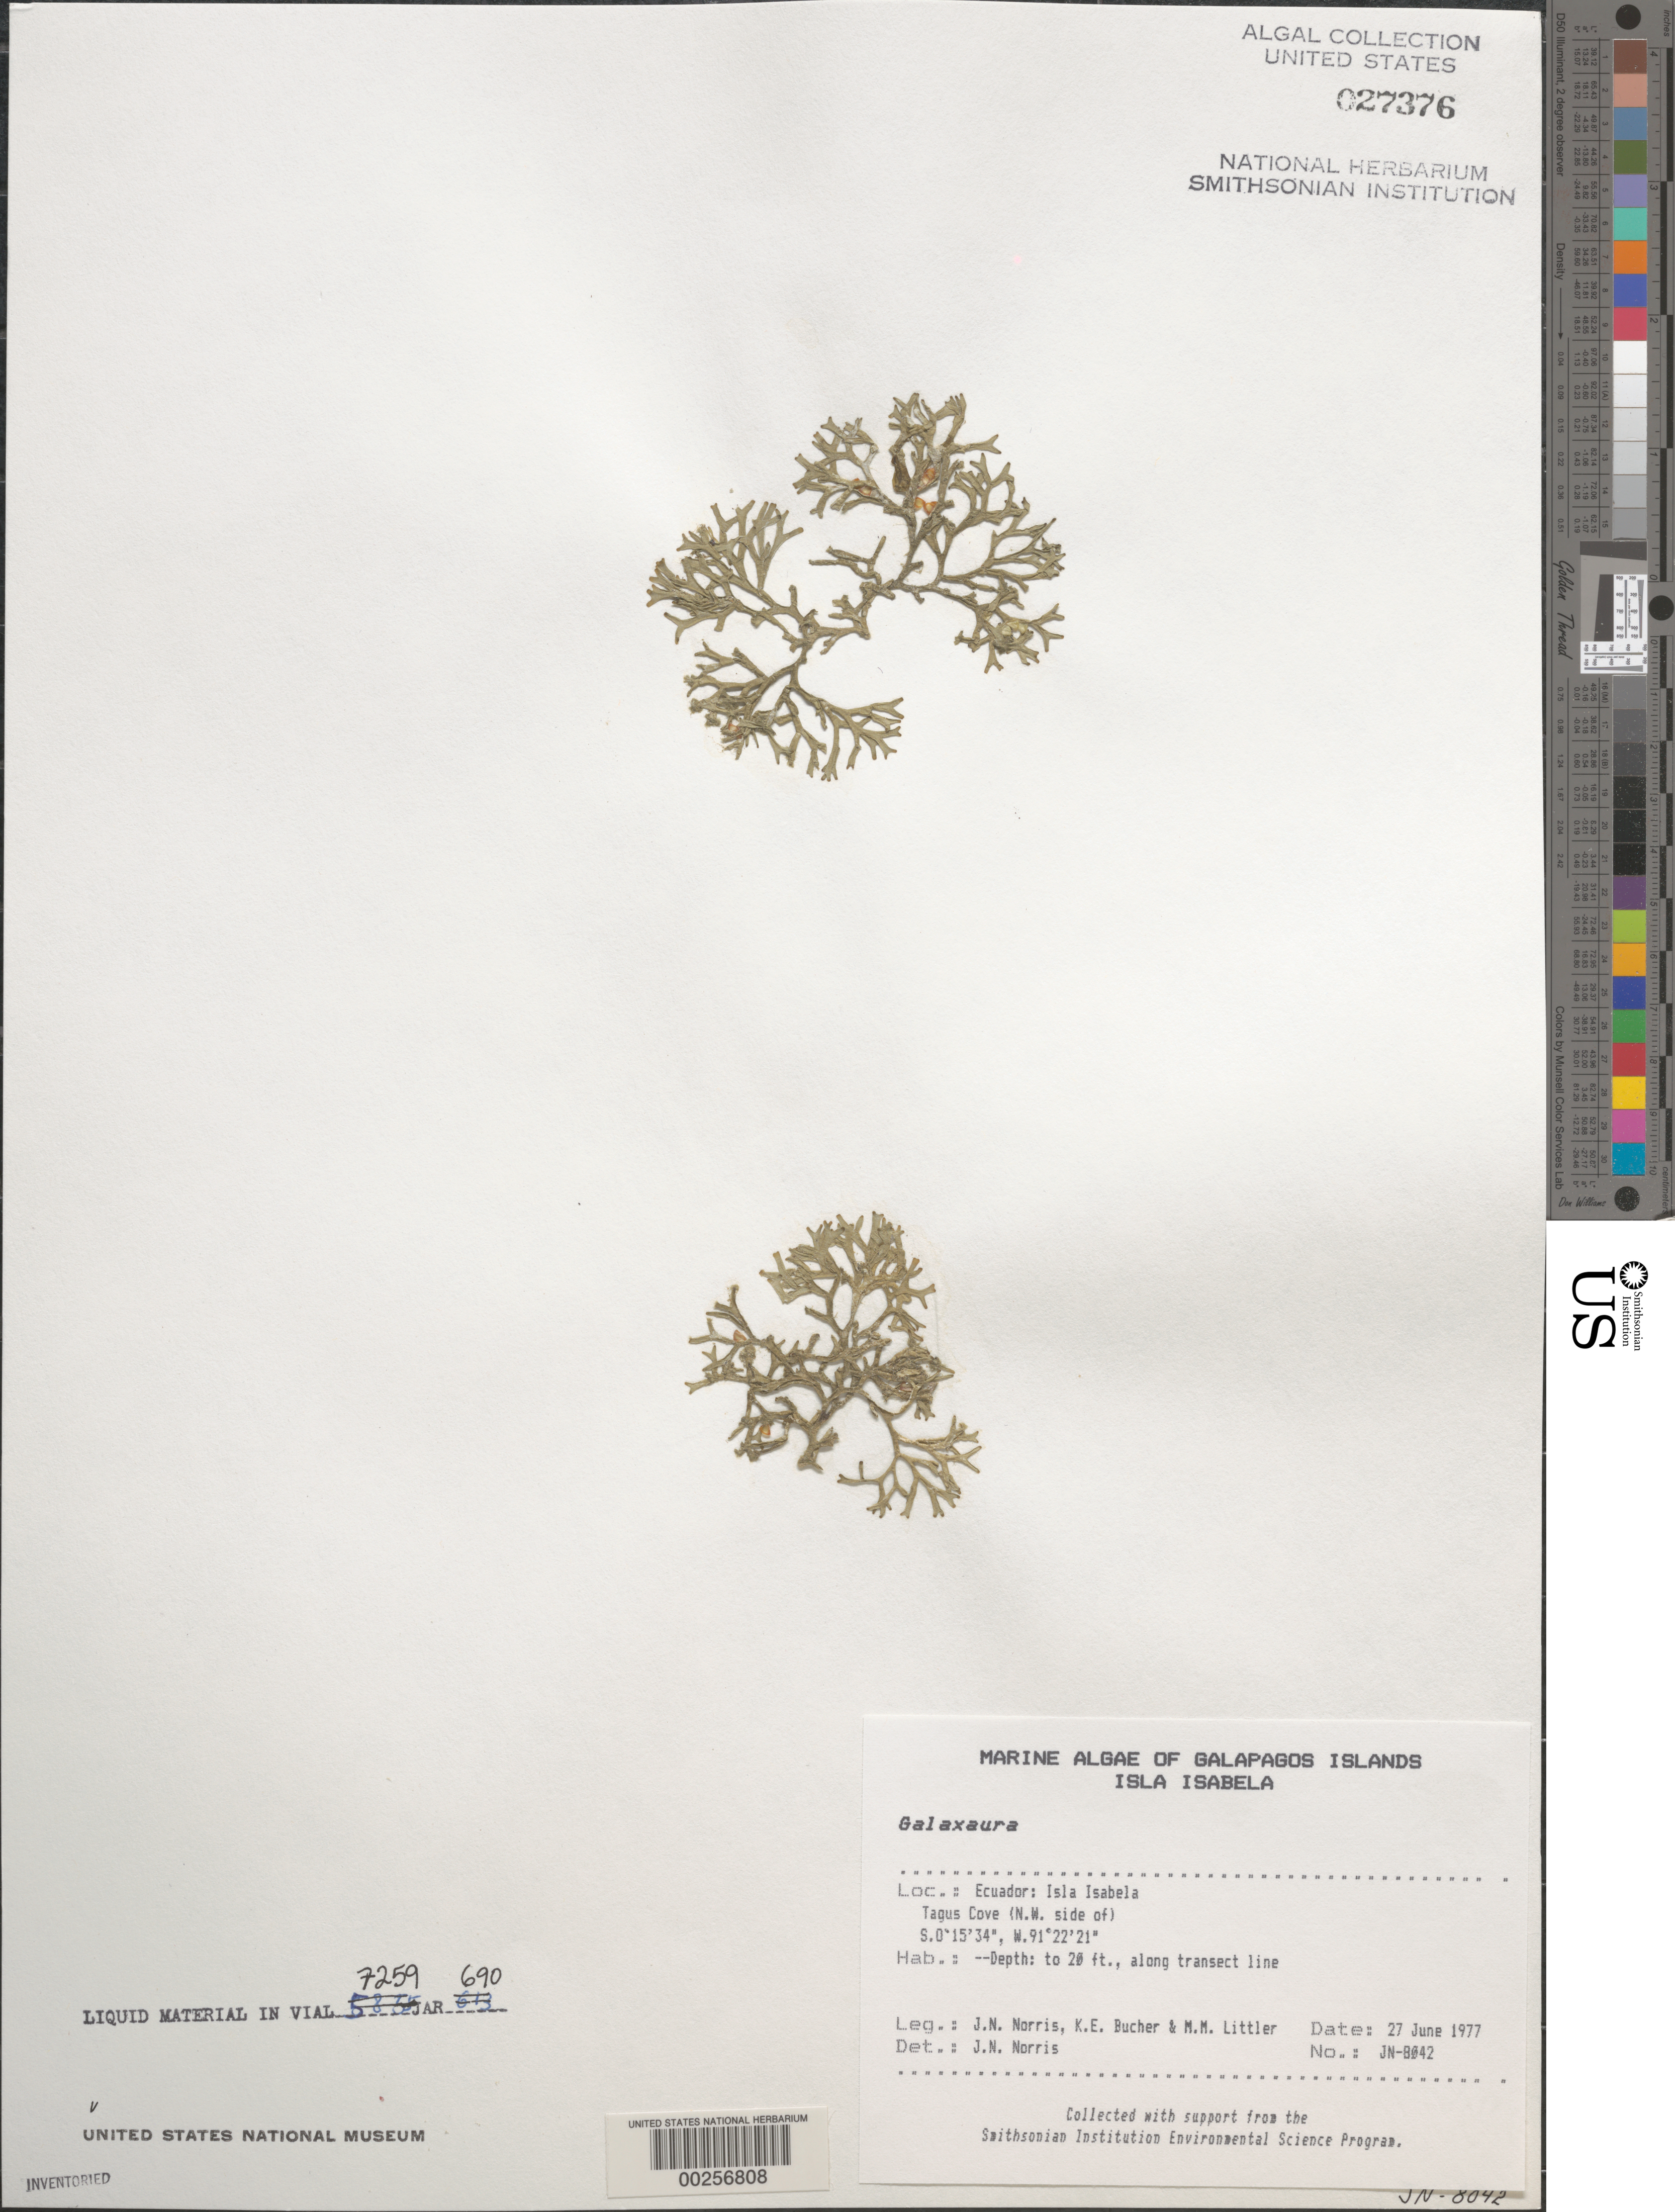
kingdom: Plantae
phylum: Rhodophyta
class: Florideophyceae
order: Nemaliales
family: Galaxauraceae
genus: Galaxaura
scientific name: Galaxaura sp.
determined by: Norris, James N.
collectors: J. N. Norris, K. E. Bucher & M. M. Littler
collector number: JN-8042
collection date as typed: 27 Jun 1977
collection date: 1977-06-27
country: Ecuador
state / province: Colón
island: Isabela [Albemarle]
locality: Tagus Cove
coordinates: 0 15'55"S, 91 22'37"W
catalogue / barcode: US 27376